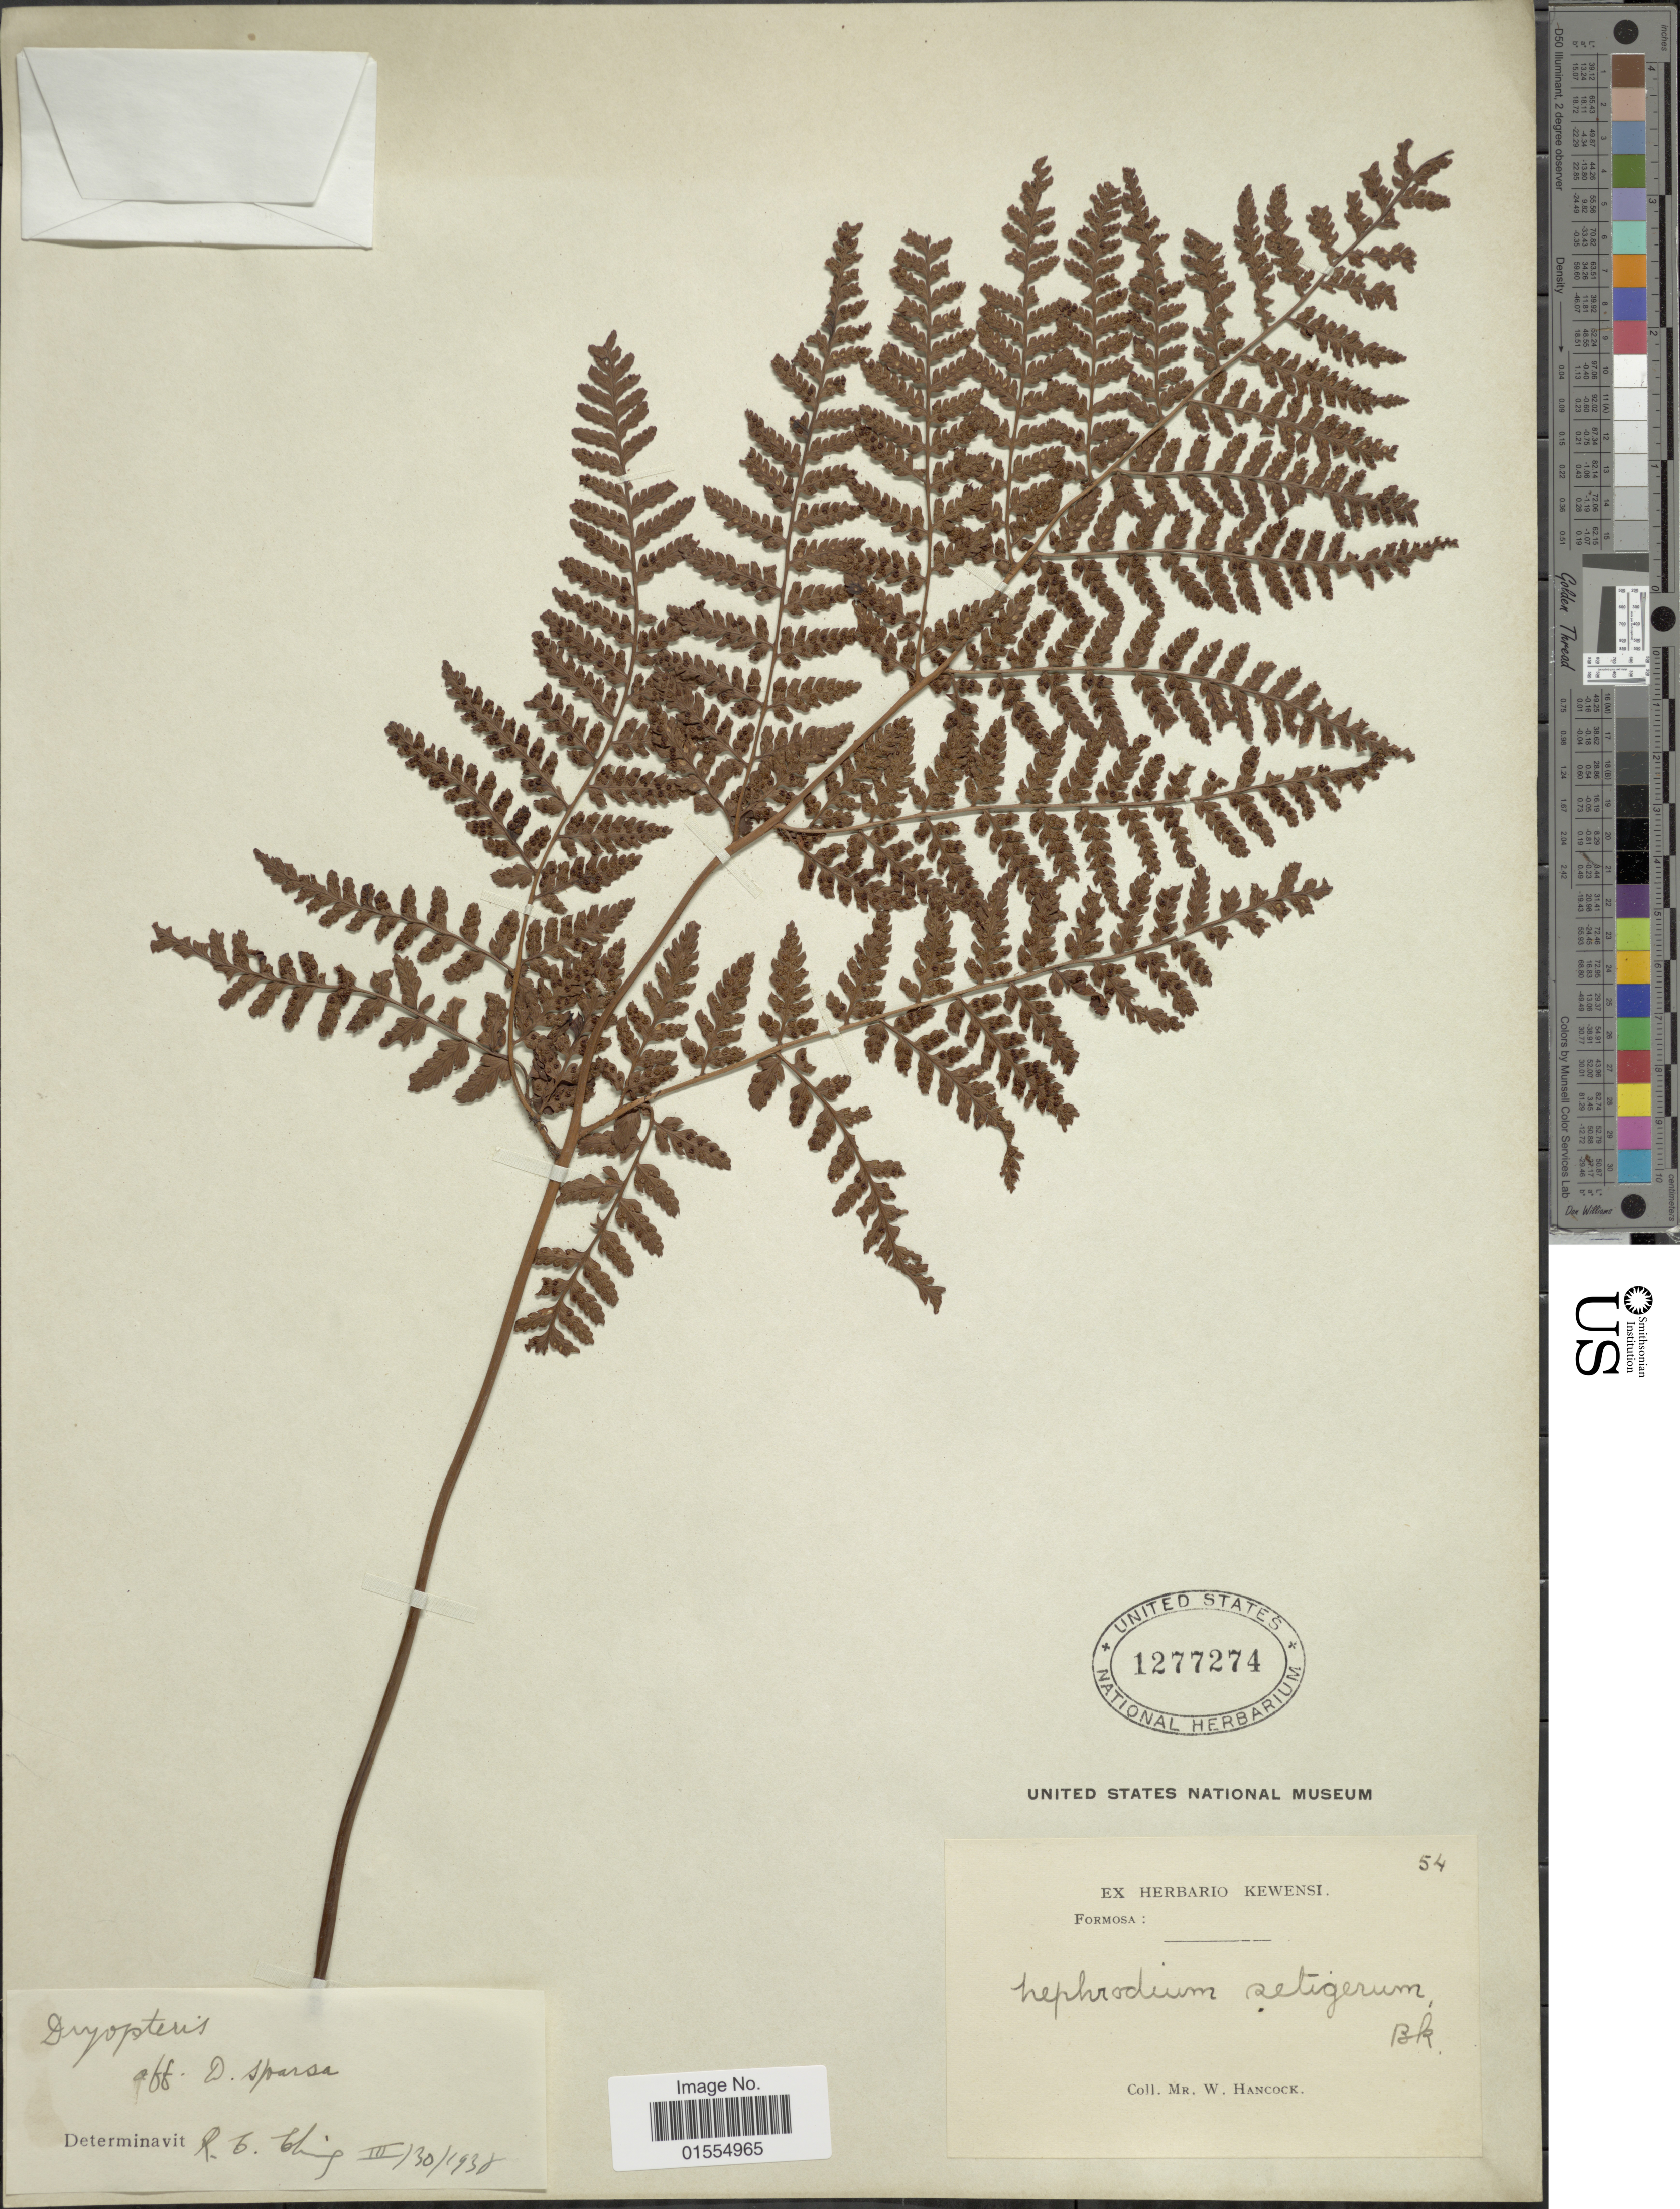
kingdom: Plantae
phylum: Tracheophyta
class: Polypodiopsida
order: Polypodiales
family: Dryopteridaceae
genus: Dryopteris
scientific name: Dryopteris sparsa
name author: (D. Don) Kuntze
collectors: W. Hancock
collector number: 54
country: Taiwan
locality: Formosa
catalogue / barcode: US 1277274